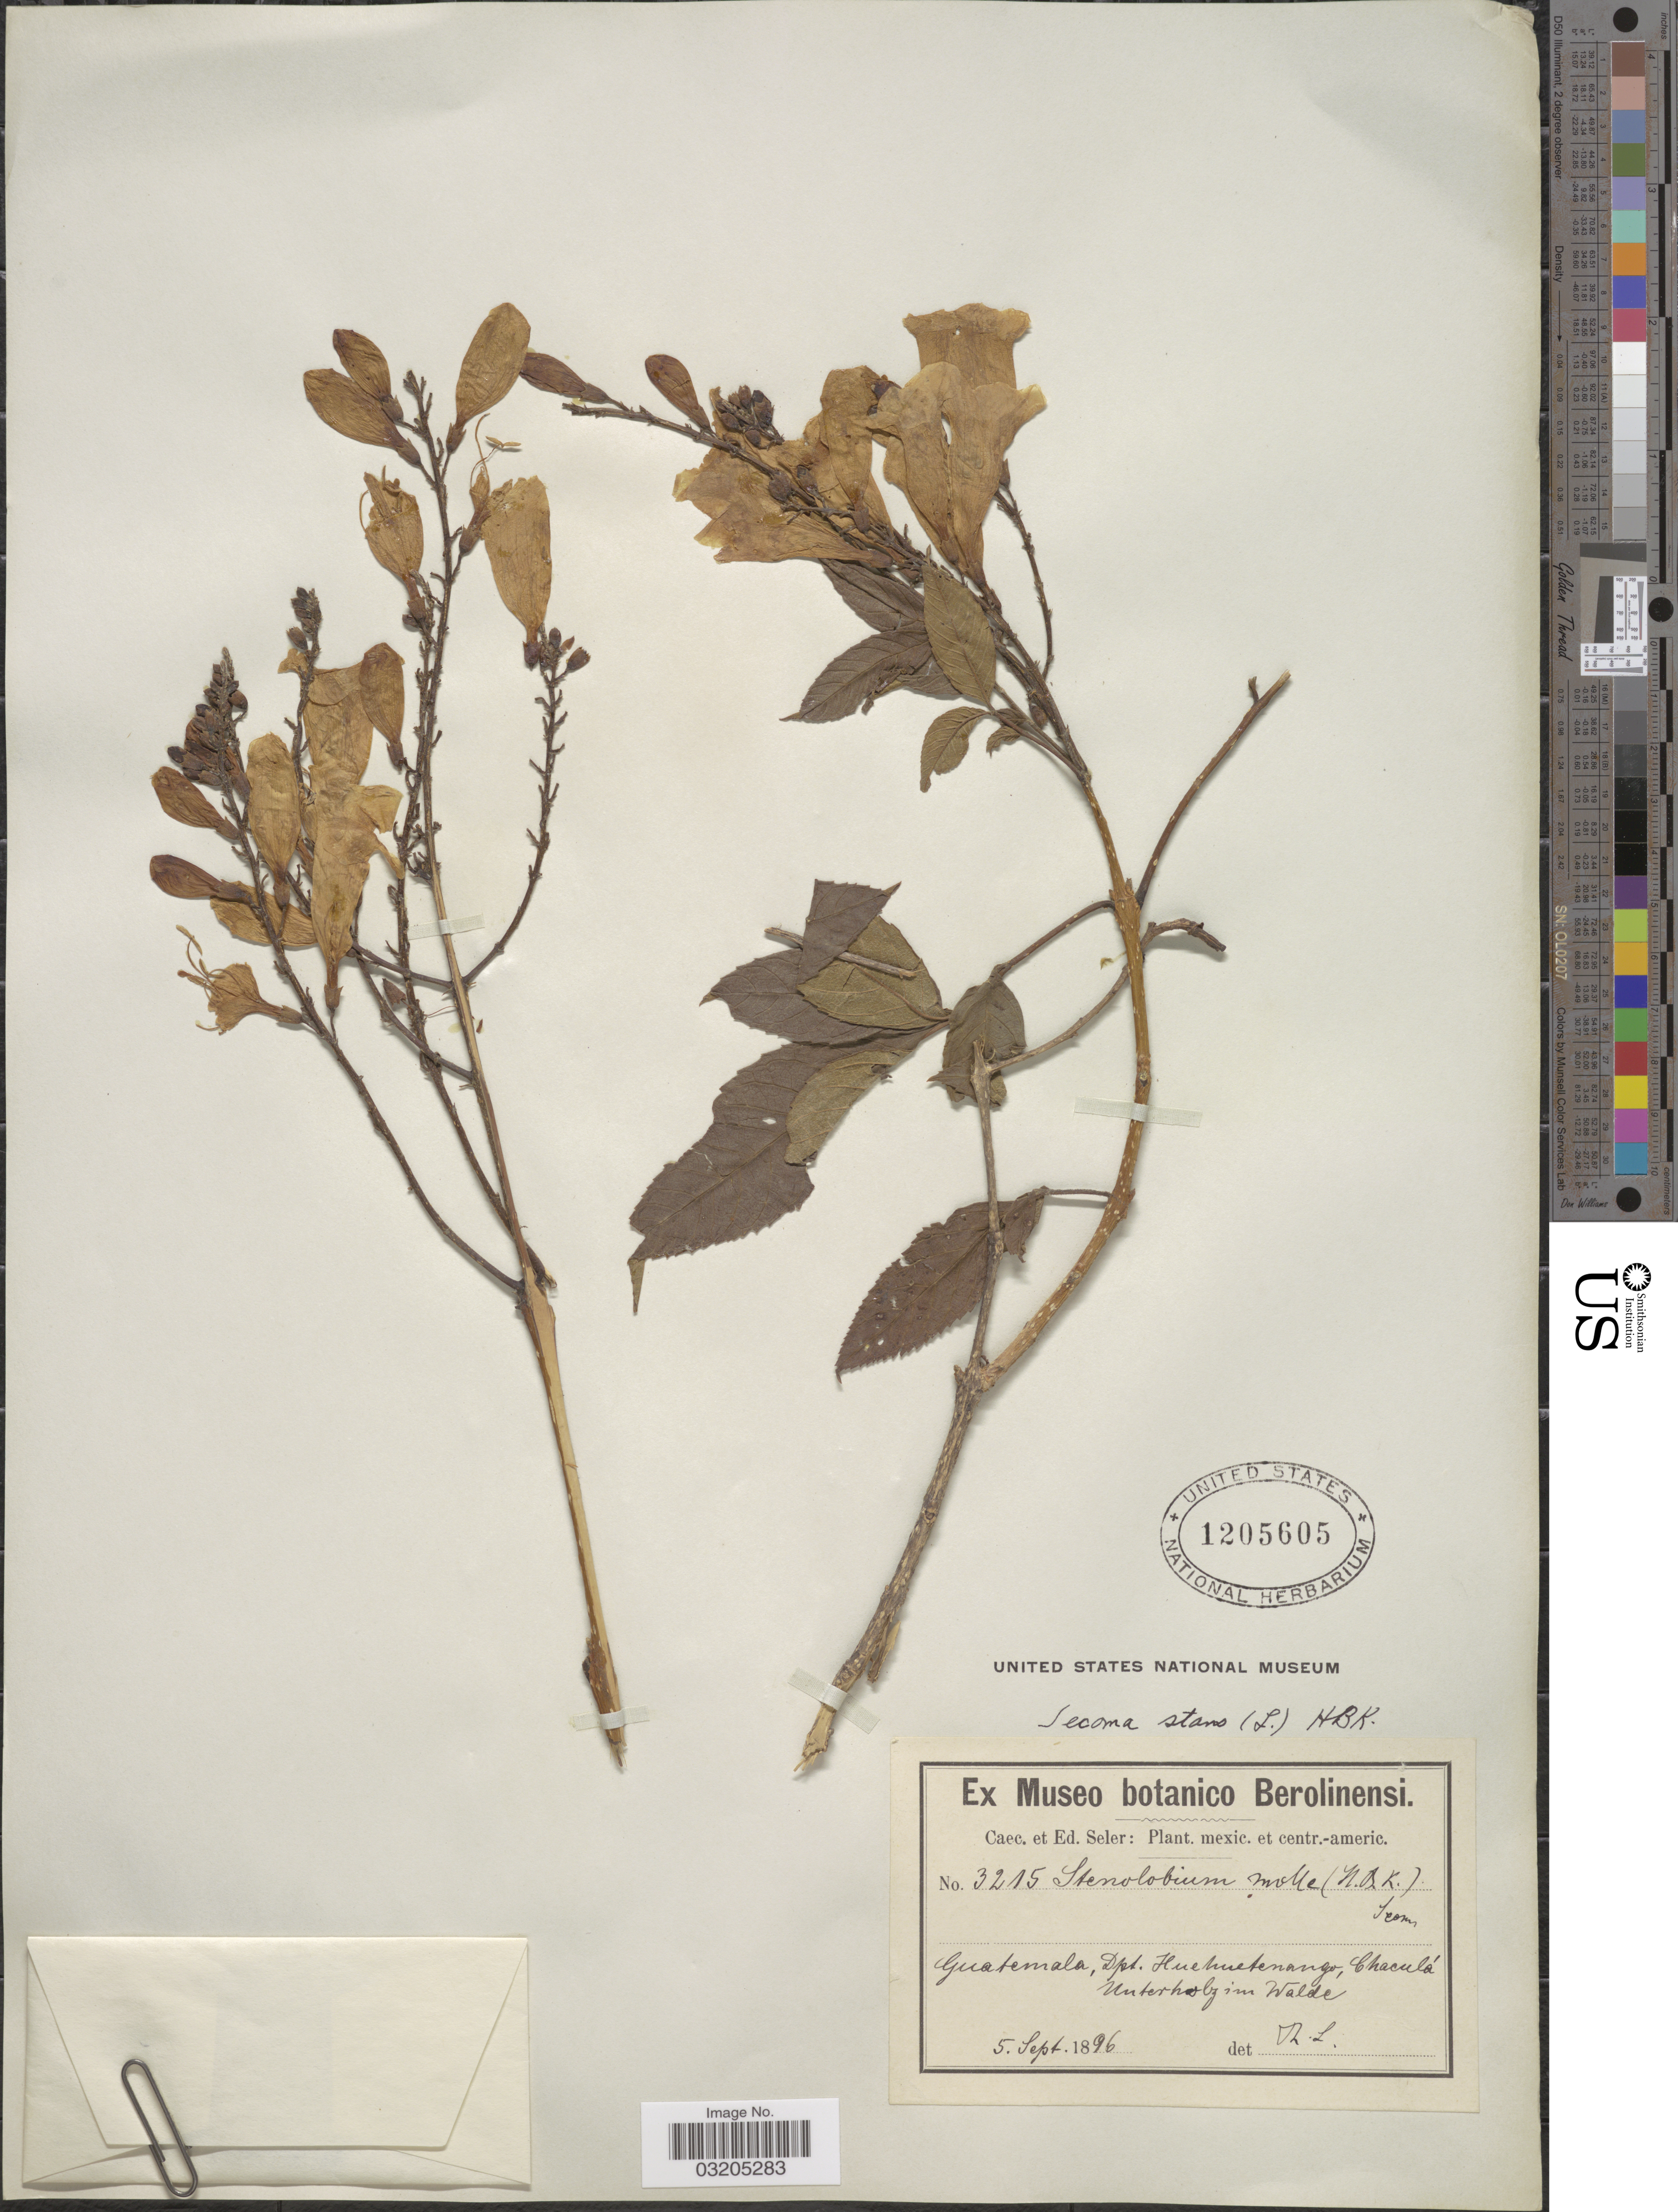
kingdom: Plantae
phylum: Tracheophyta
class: Magnoliopsida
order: Lamiales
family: Bignoniaceae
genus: Tecoma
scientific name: Tecoma stans var. stans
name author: (L.) Juss. ex Kunth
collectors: C. Seler & E. G. Seler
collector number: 3215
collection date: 1896-09-05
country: Guatemala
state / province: Huehuetenango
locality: Dpt. Huehuetenango, Chaculá.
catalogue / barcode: US 1205605